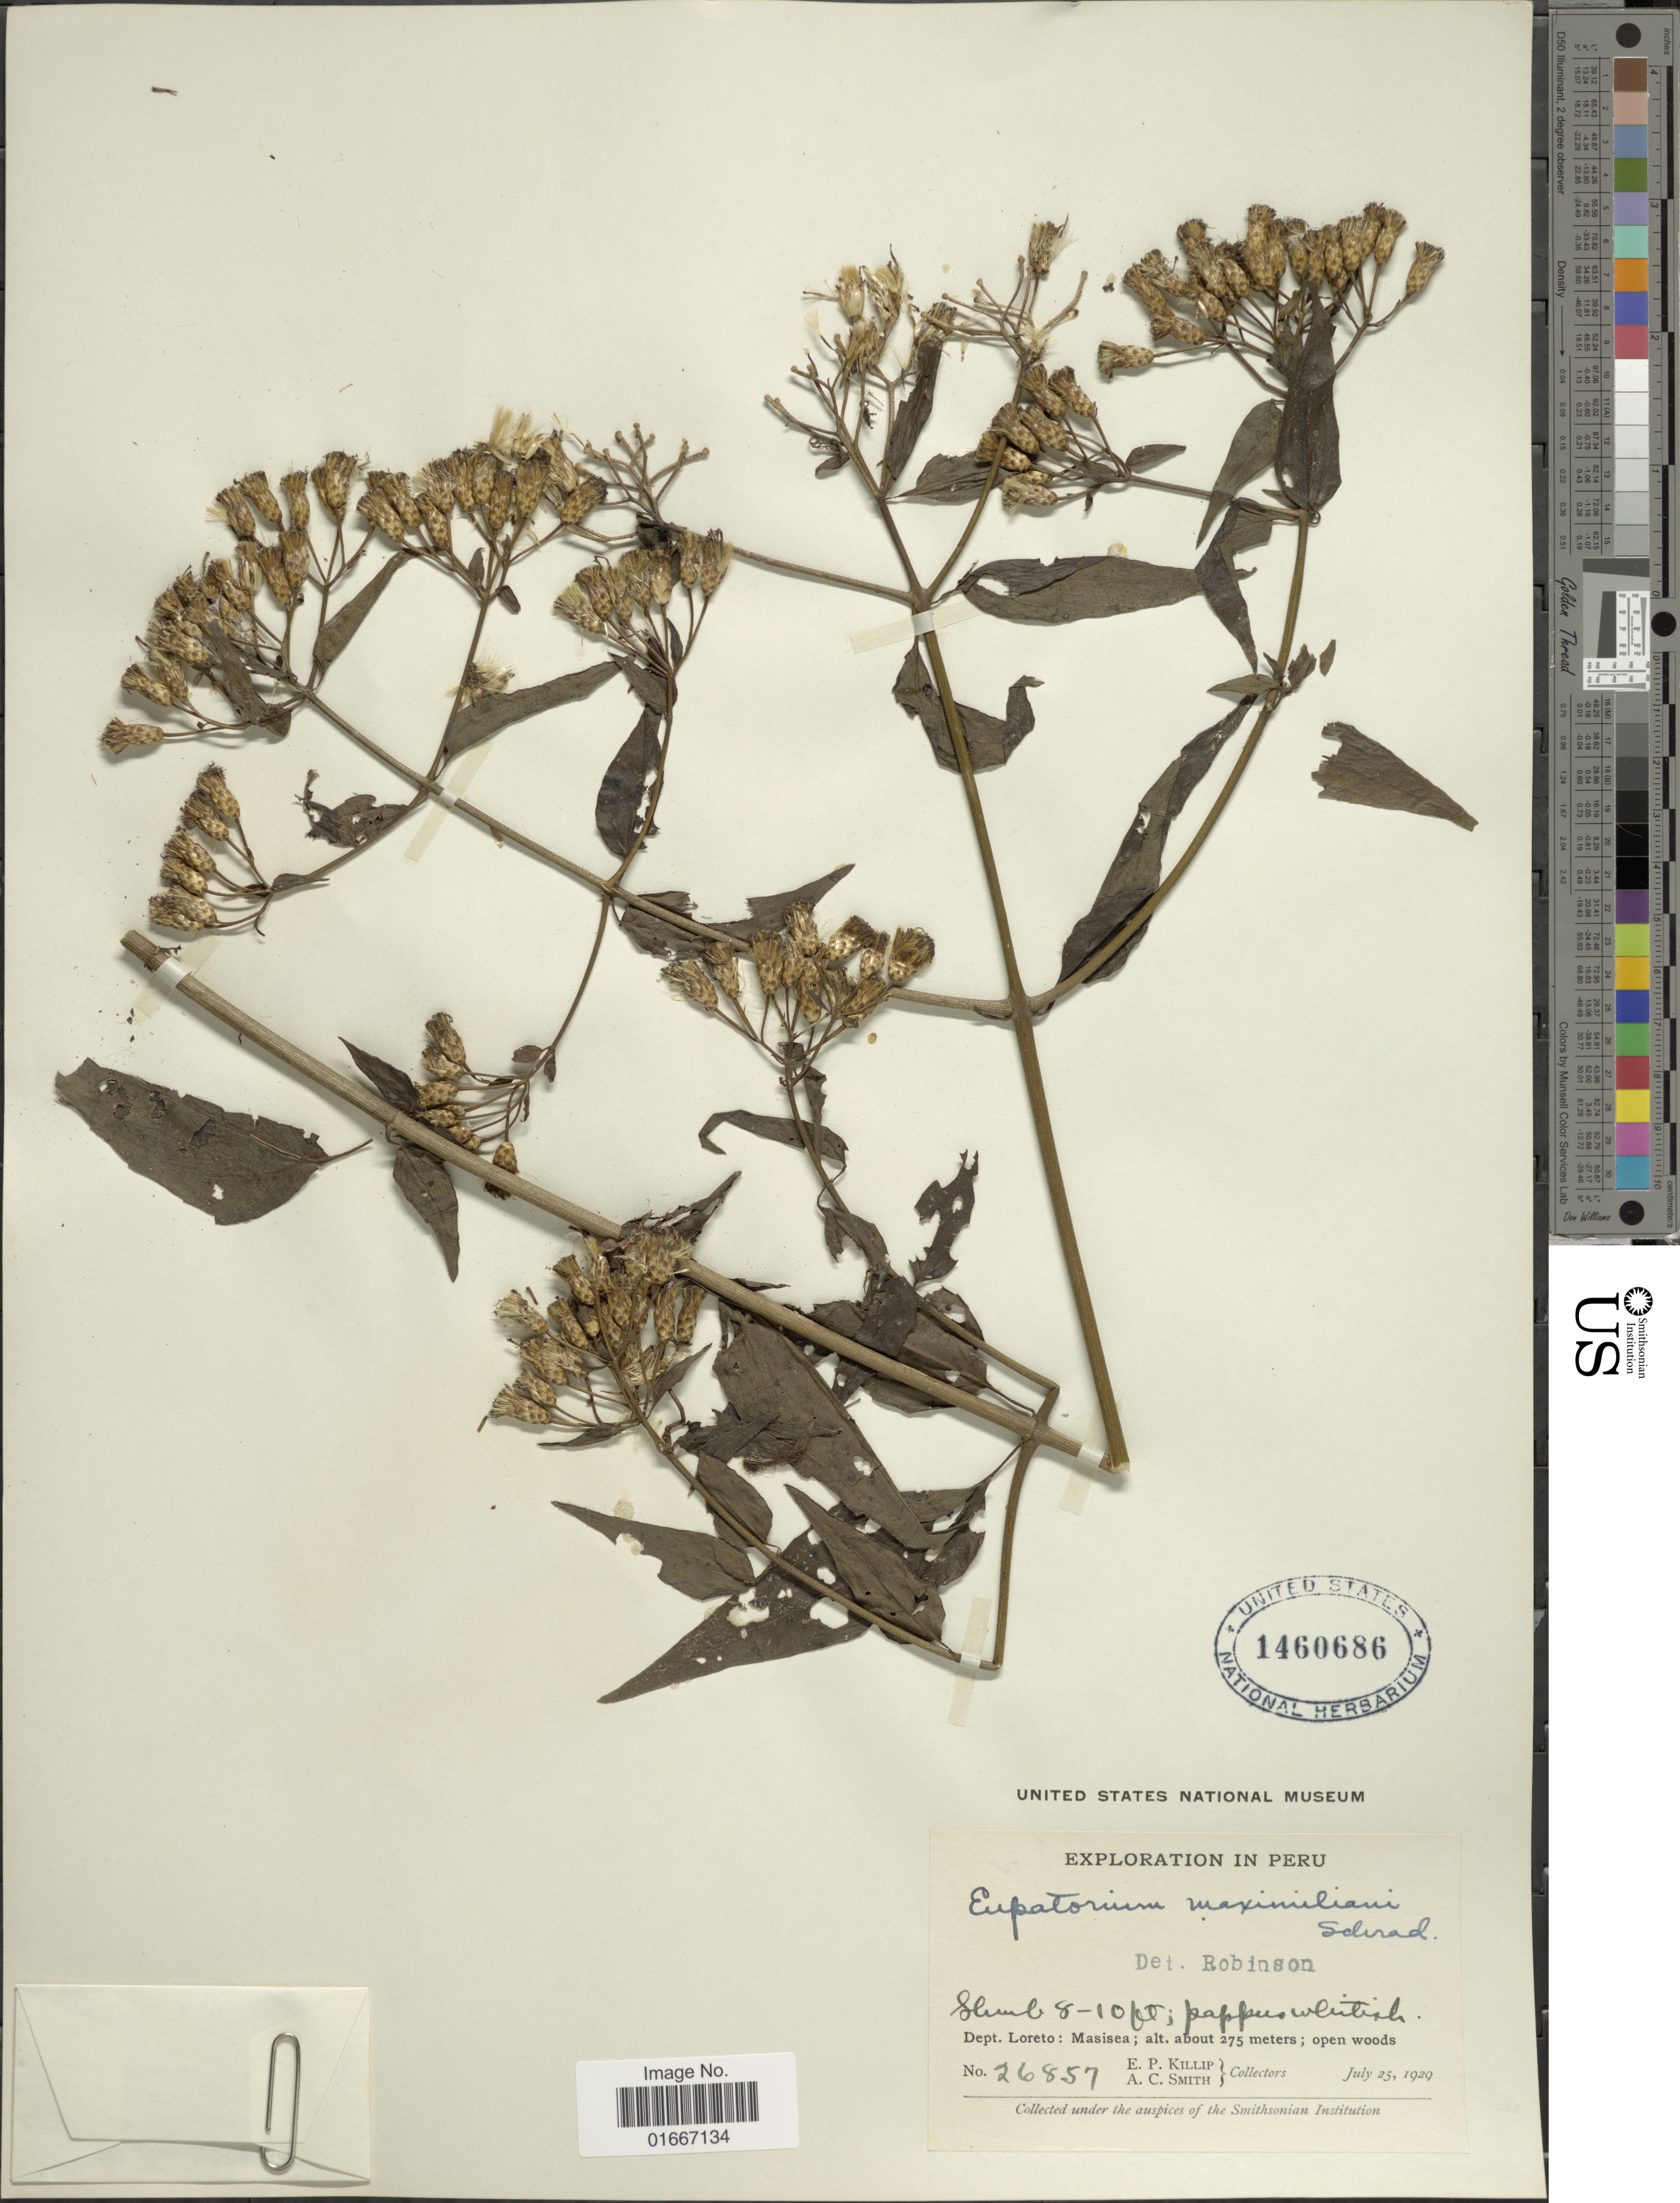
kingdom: Plantae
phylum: Tracheophyta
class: Magnoliopsida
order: Asterales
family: Asteraceae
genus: Chromolaena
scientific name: Chromolaena subscandens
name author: (Hieron.) R.M. King & H. Rob.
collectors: E. P. Killip & A. C. Smith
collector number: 26857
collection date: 1929-07-25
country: Peru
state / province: Loreto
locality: Peru. Dept. Loreto: Masisea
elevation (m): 275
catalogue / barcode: US 1460686